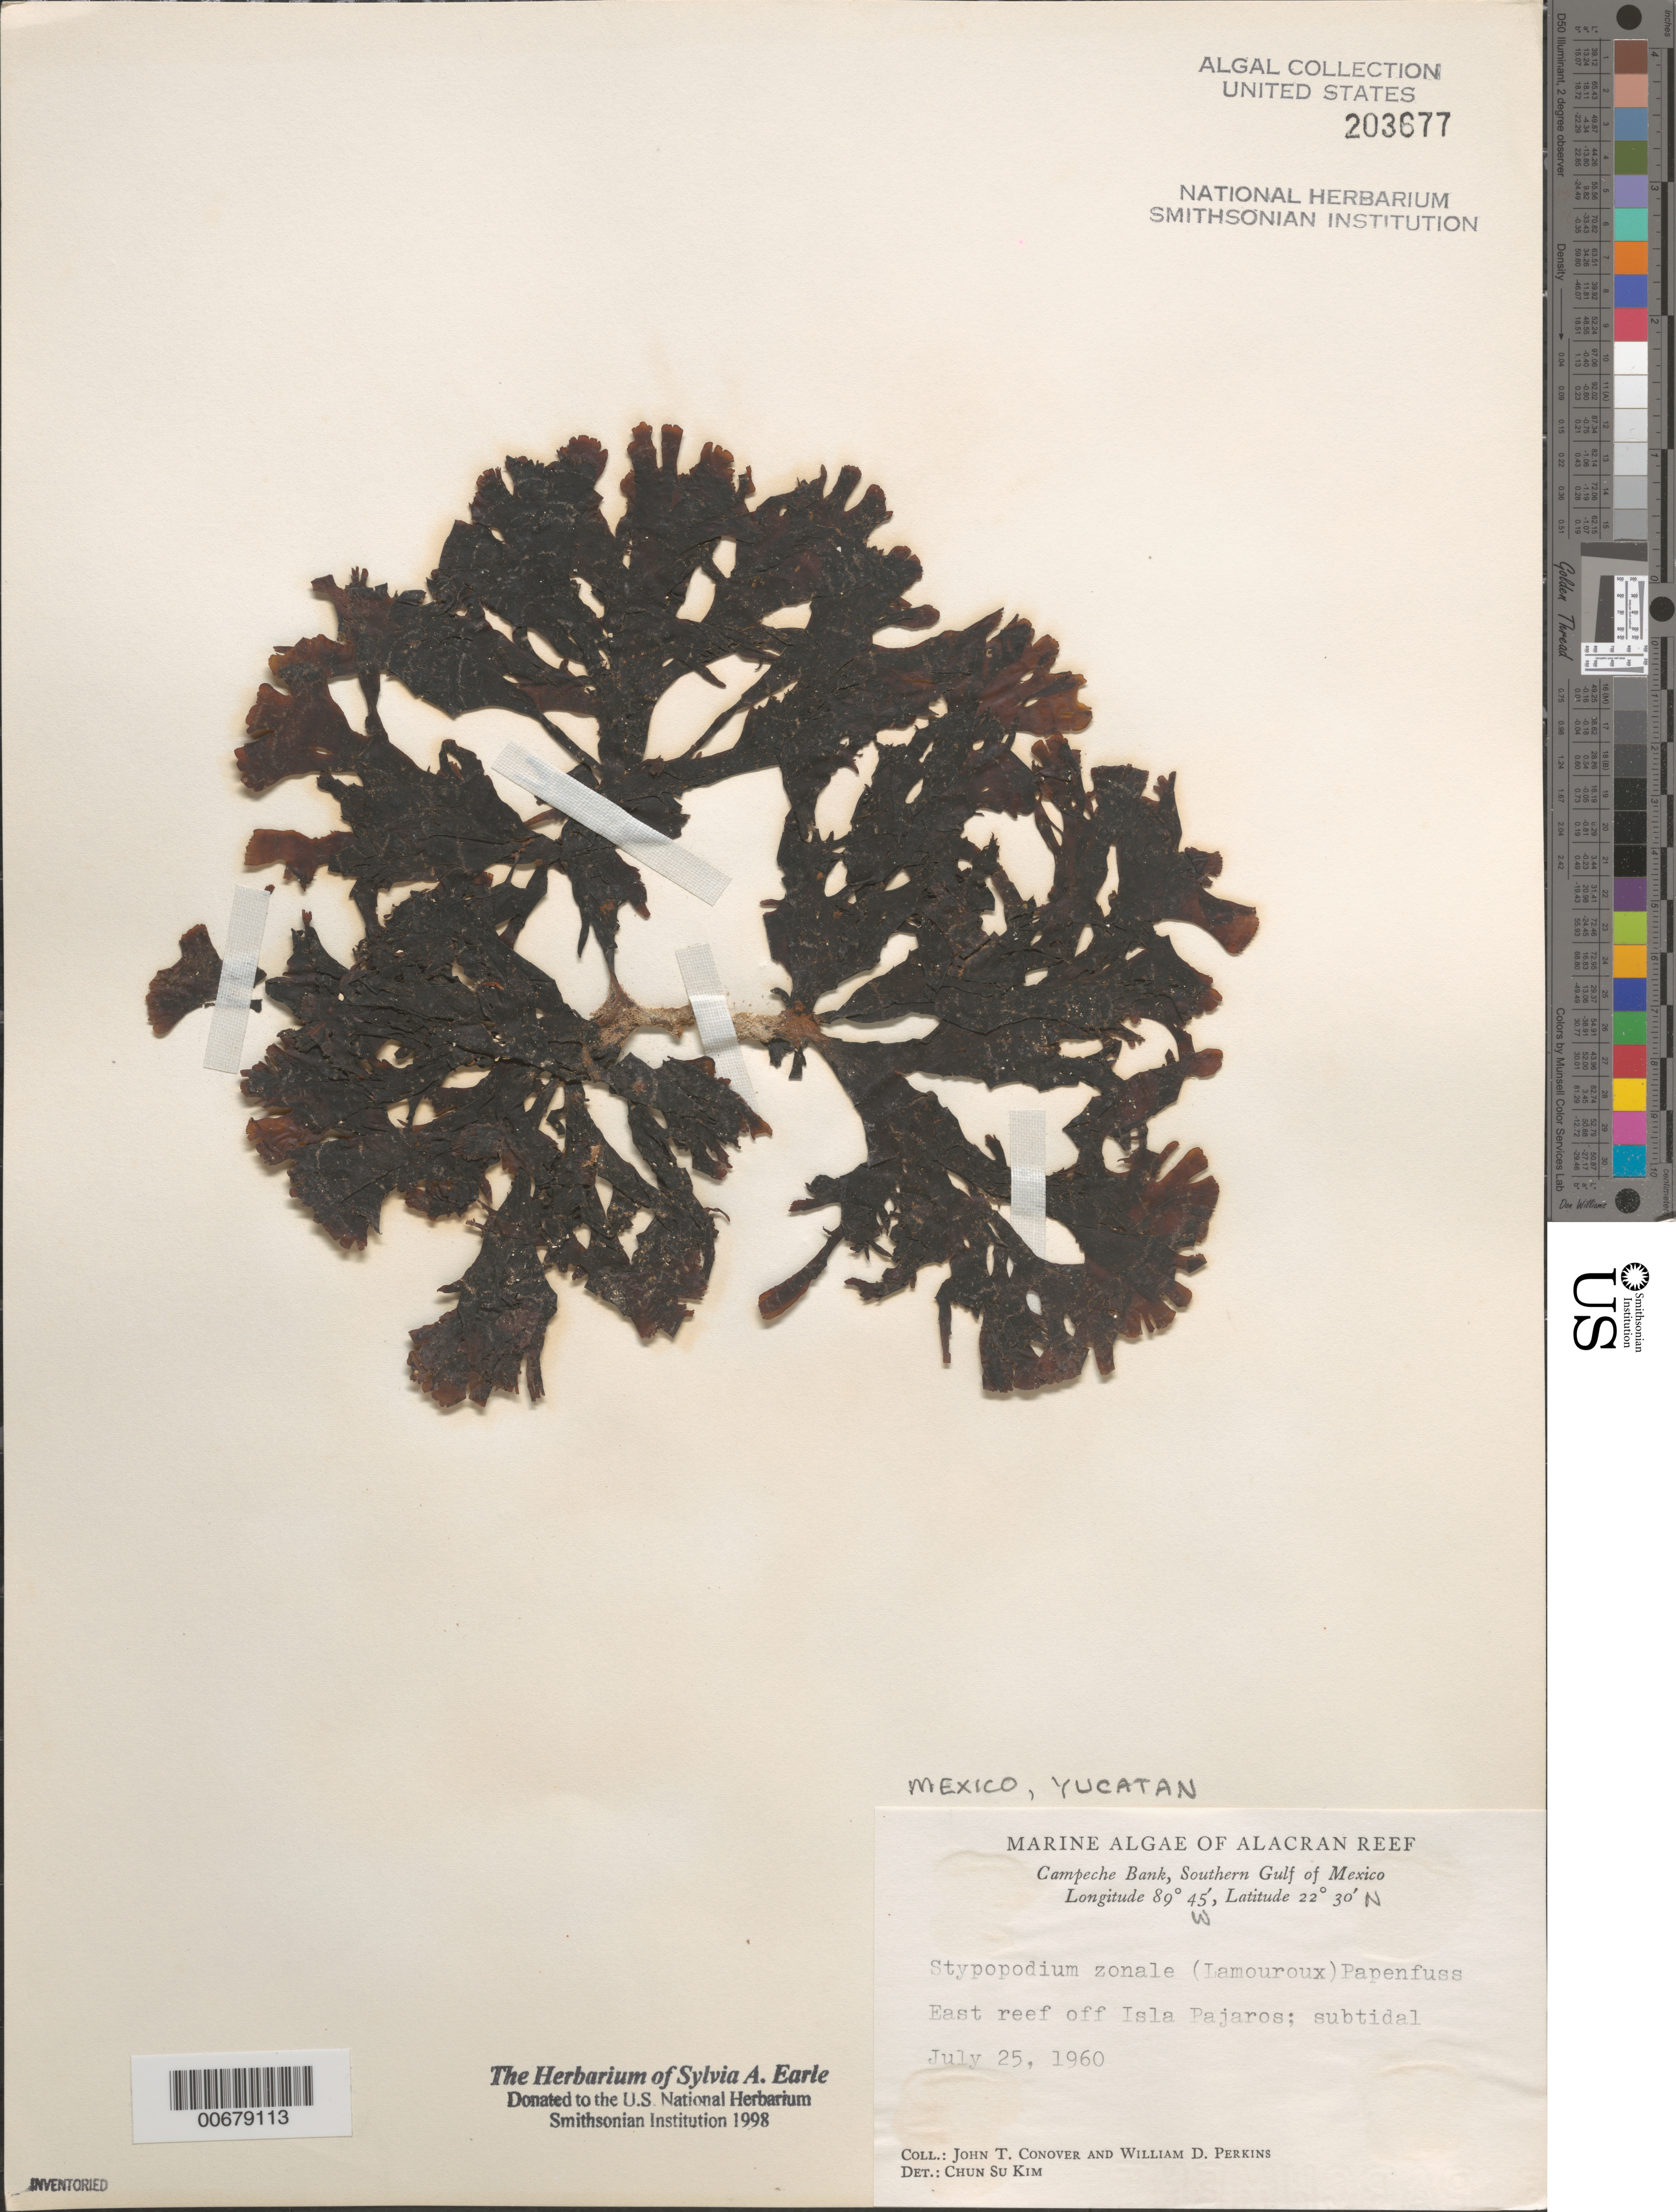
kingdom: Chromista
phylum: Ochrophyta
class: Phaeophyceae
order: Dictyotales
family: Dictyotaceae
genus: Stypopodium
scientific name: Stypopodium zonale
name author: (J.V.Lamouroux) Papenf.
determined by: Kim, Chun Su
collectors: J. T. Conover & W. D. Perkins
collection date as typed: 25 Jul 1960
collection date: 1960-07-25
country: Mexico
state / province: Yucatan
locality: Alacran Reef, reef east of Isla Pajaros, Campeche Bank, southern Gulf of Mexico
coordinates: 22 30' N, 89 45' W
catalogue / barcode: US 203677